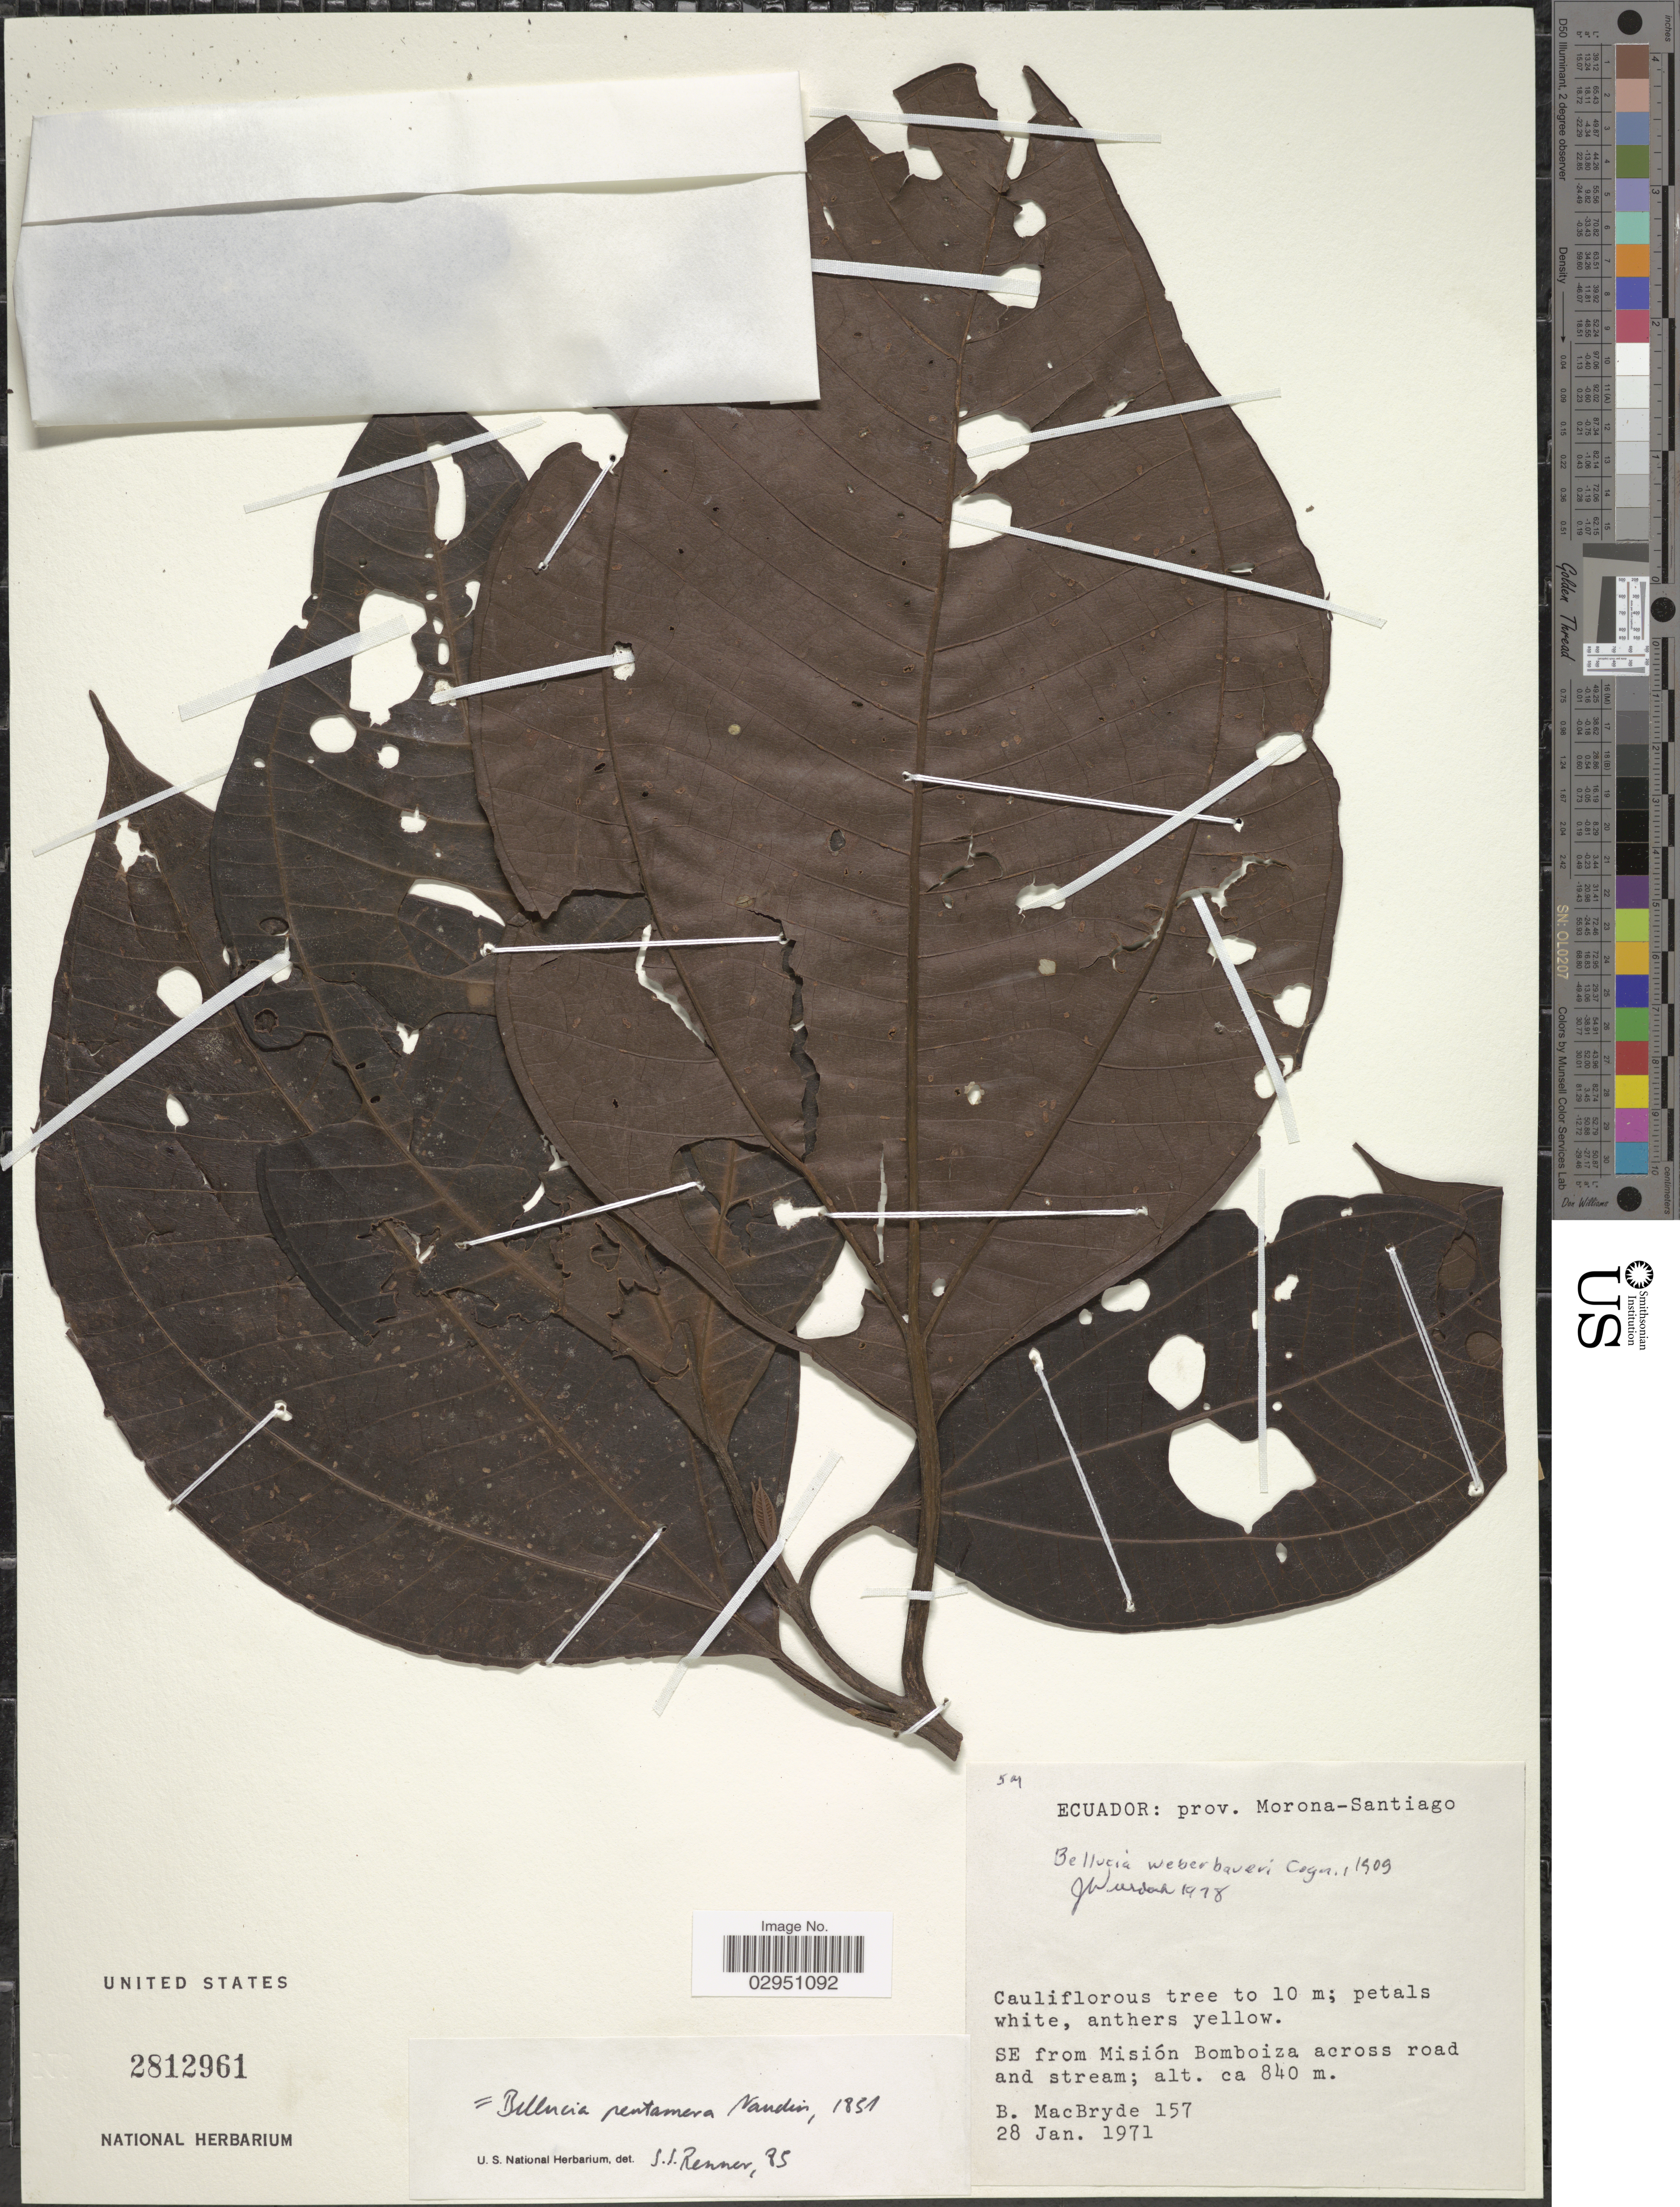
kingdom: Plantae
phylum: Tracheophyta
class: Magnoliopsida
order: Myrtales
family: Melastomataceae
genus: Bellucia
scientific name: Bellucia pentamera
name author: Naudin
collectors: B. MacBryde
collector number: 157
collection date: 1971-01-28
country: Ecuador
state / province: Morona-Santiago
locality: SE from Misión Bomboiza across road and stream.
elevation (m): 840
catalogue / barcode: US 2812961